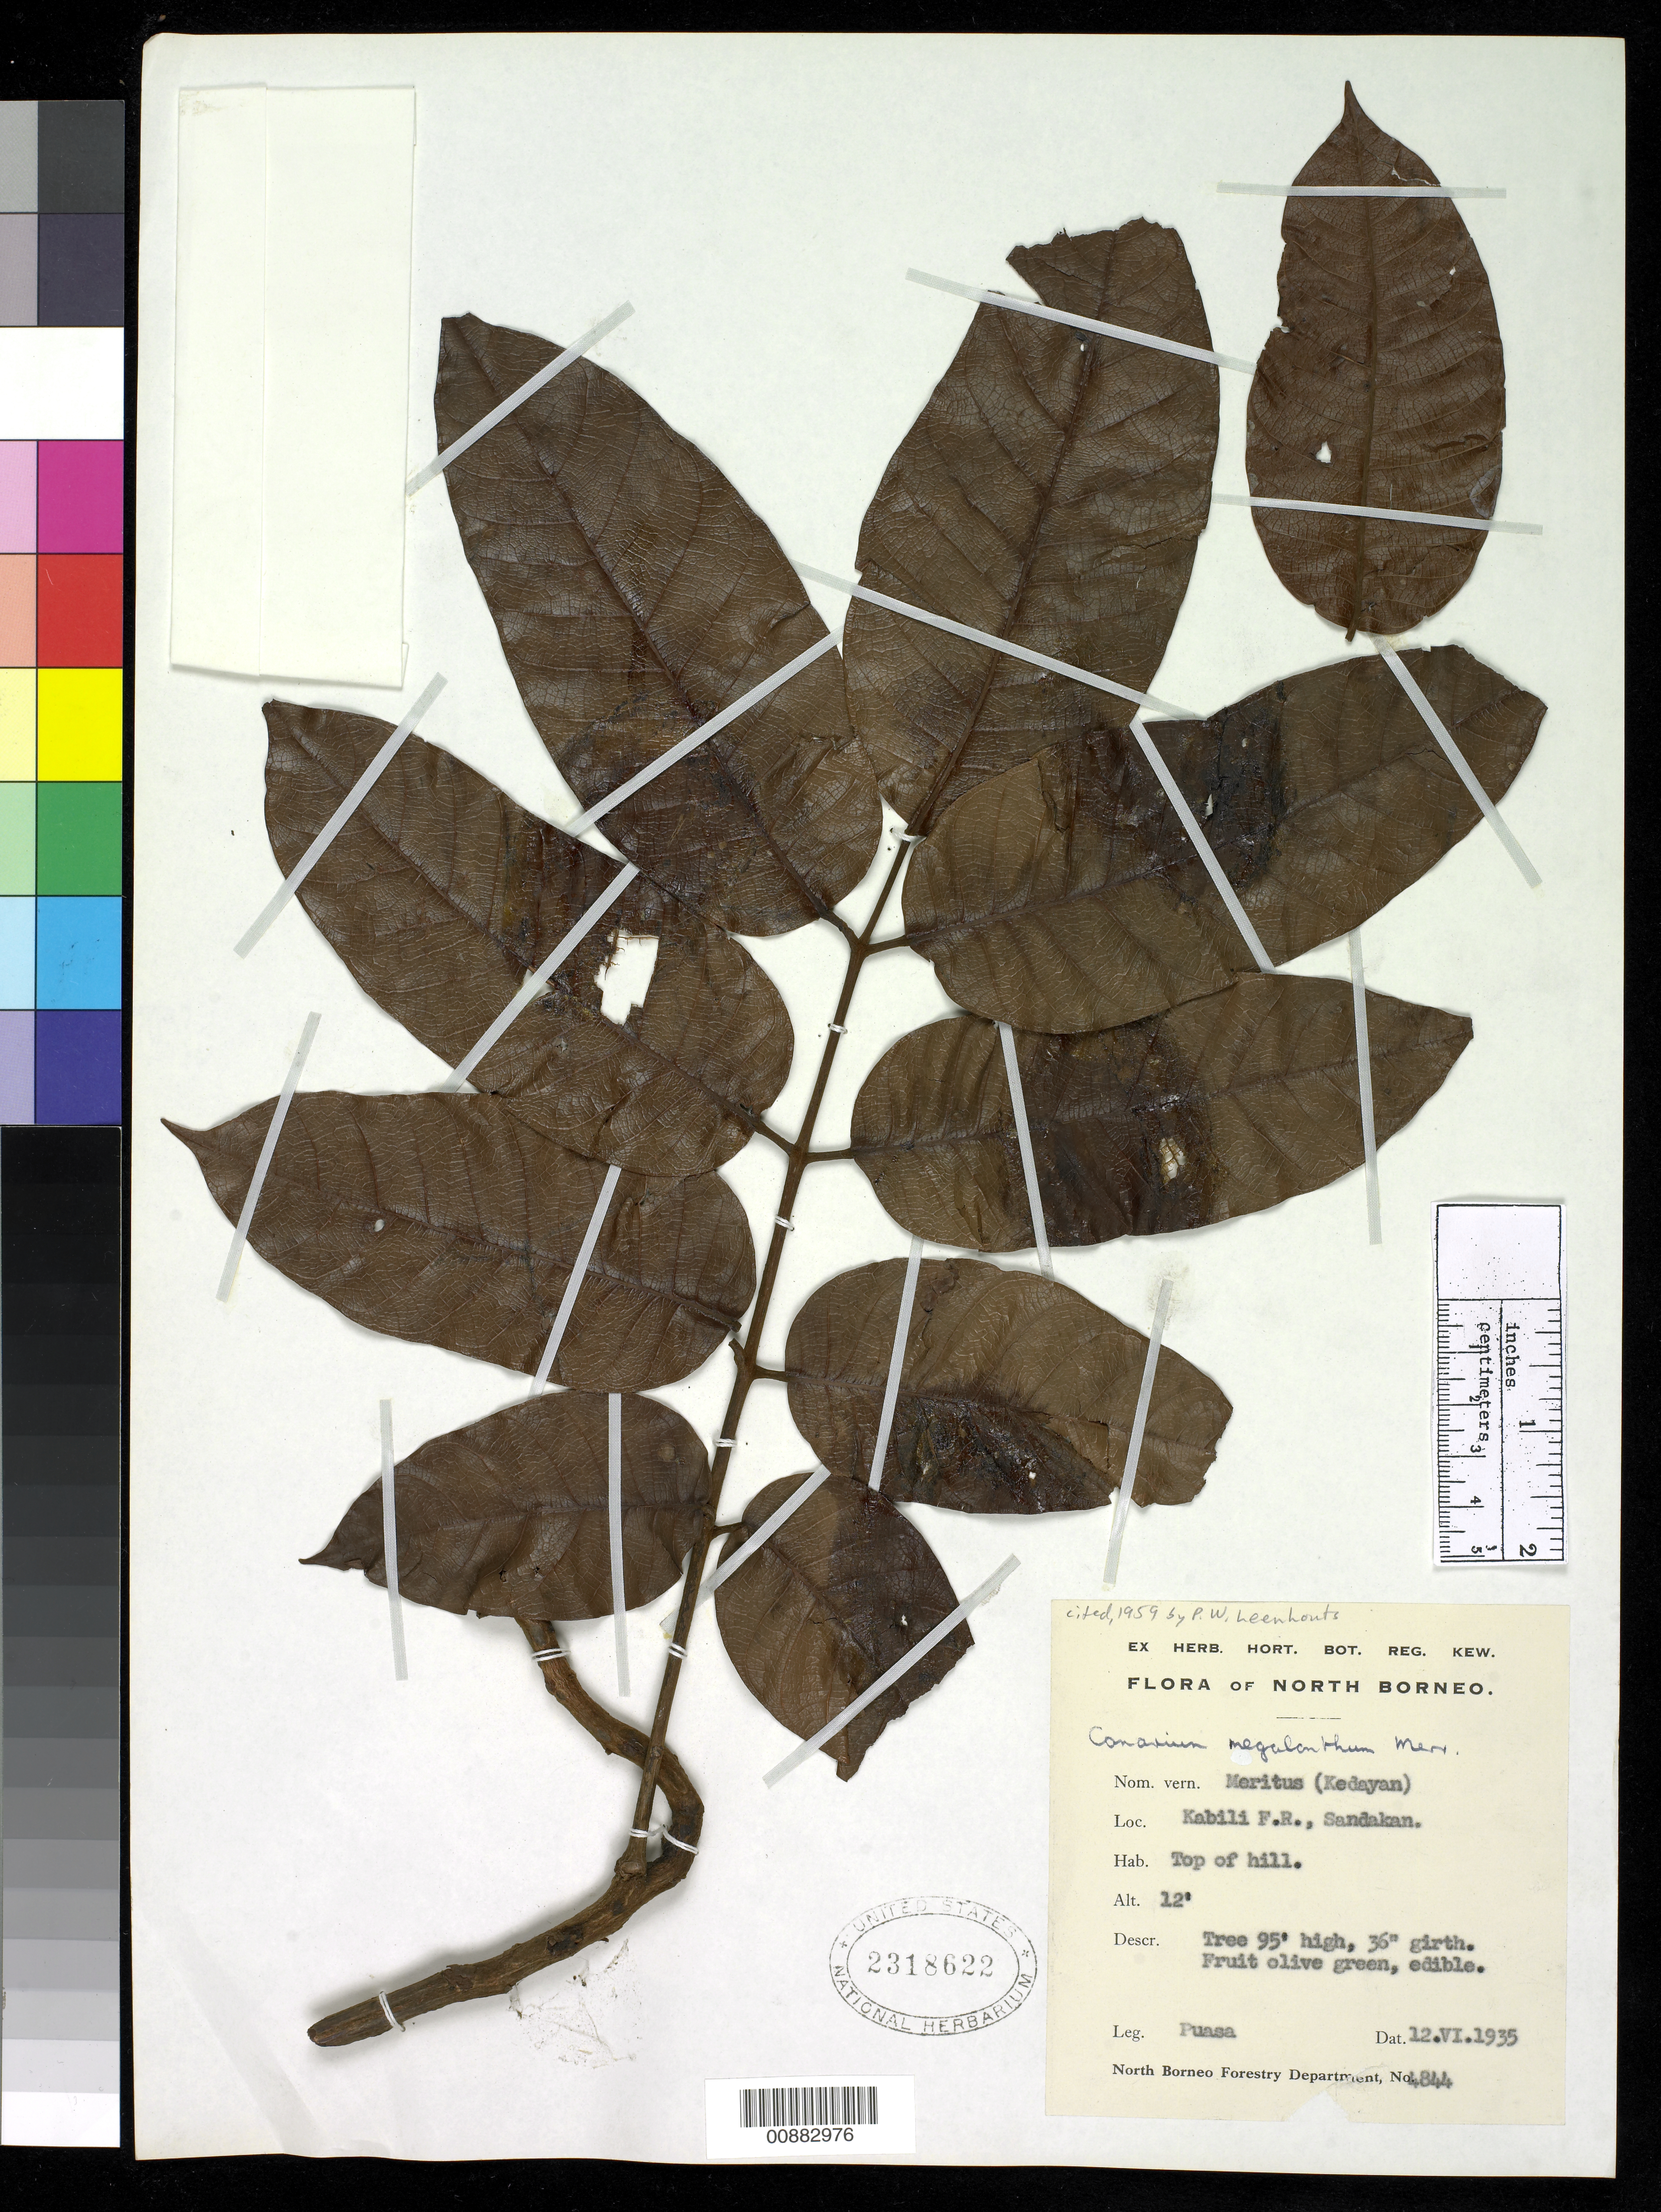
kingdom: Plantae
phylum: Tracheophyta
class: Magnoliopsida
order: Sapindales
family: Burseraceae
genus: Canarium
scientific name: Canarium megalanthum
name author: Merr.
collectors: M. Puasa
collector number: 4844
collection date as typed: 12 Jun 1935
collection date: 1935-06-12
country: Malaysia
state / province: Sabah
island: Borneo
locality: Kabili F.R., Sandakan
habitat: top of hill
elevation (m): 4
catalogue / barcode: US 2318622